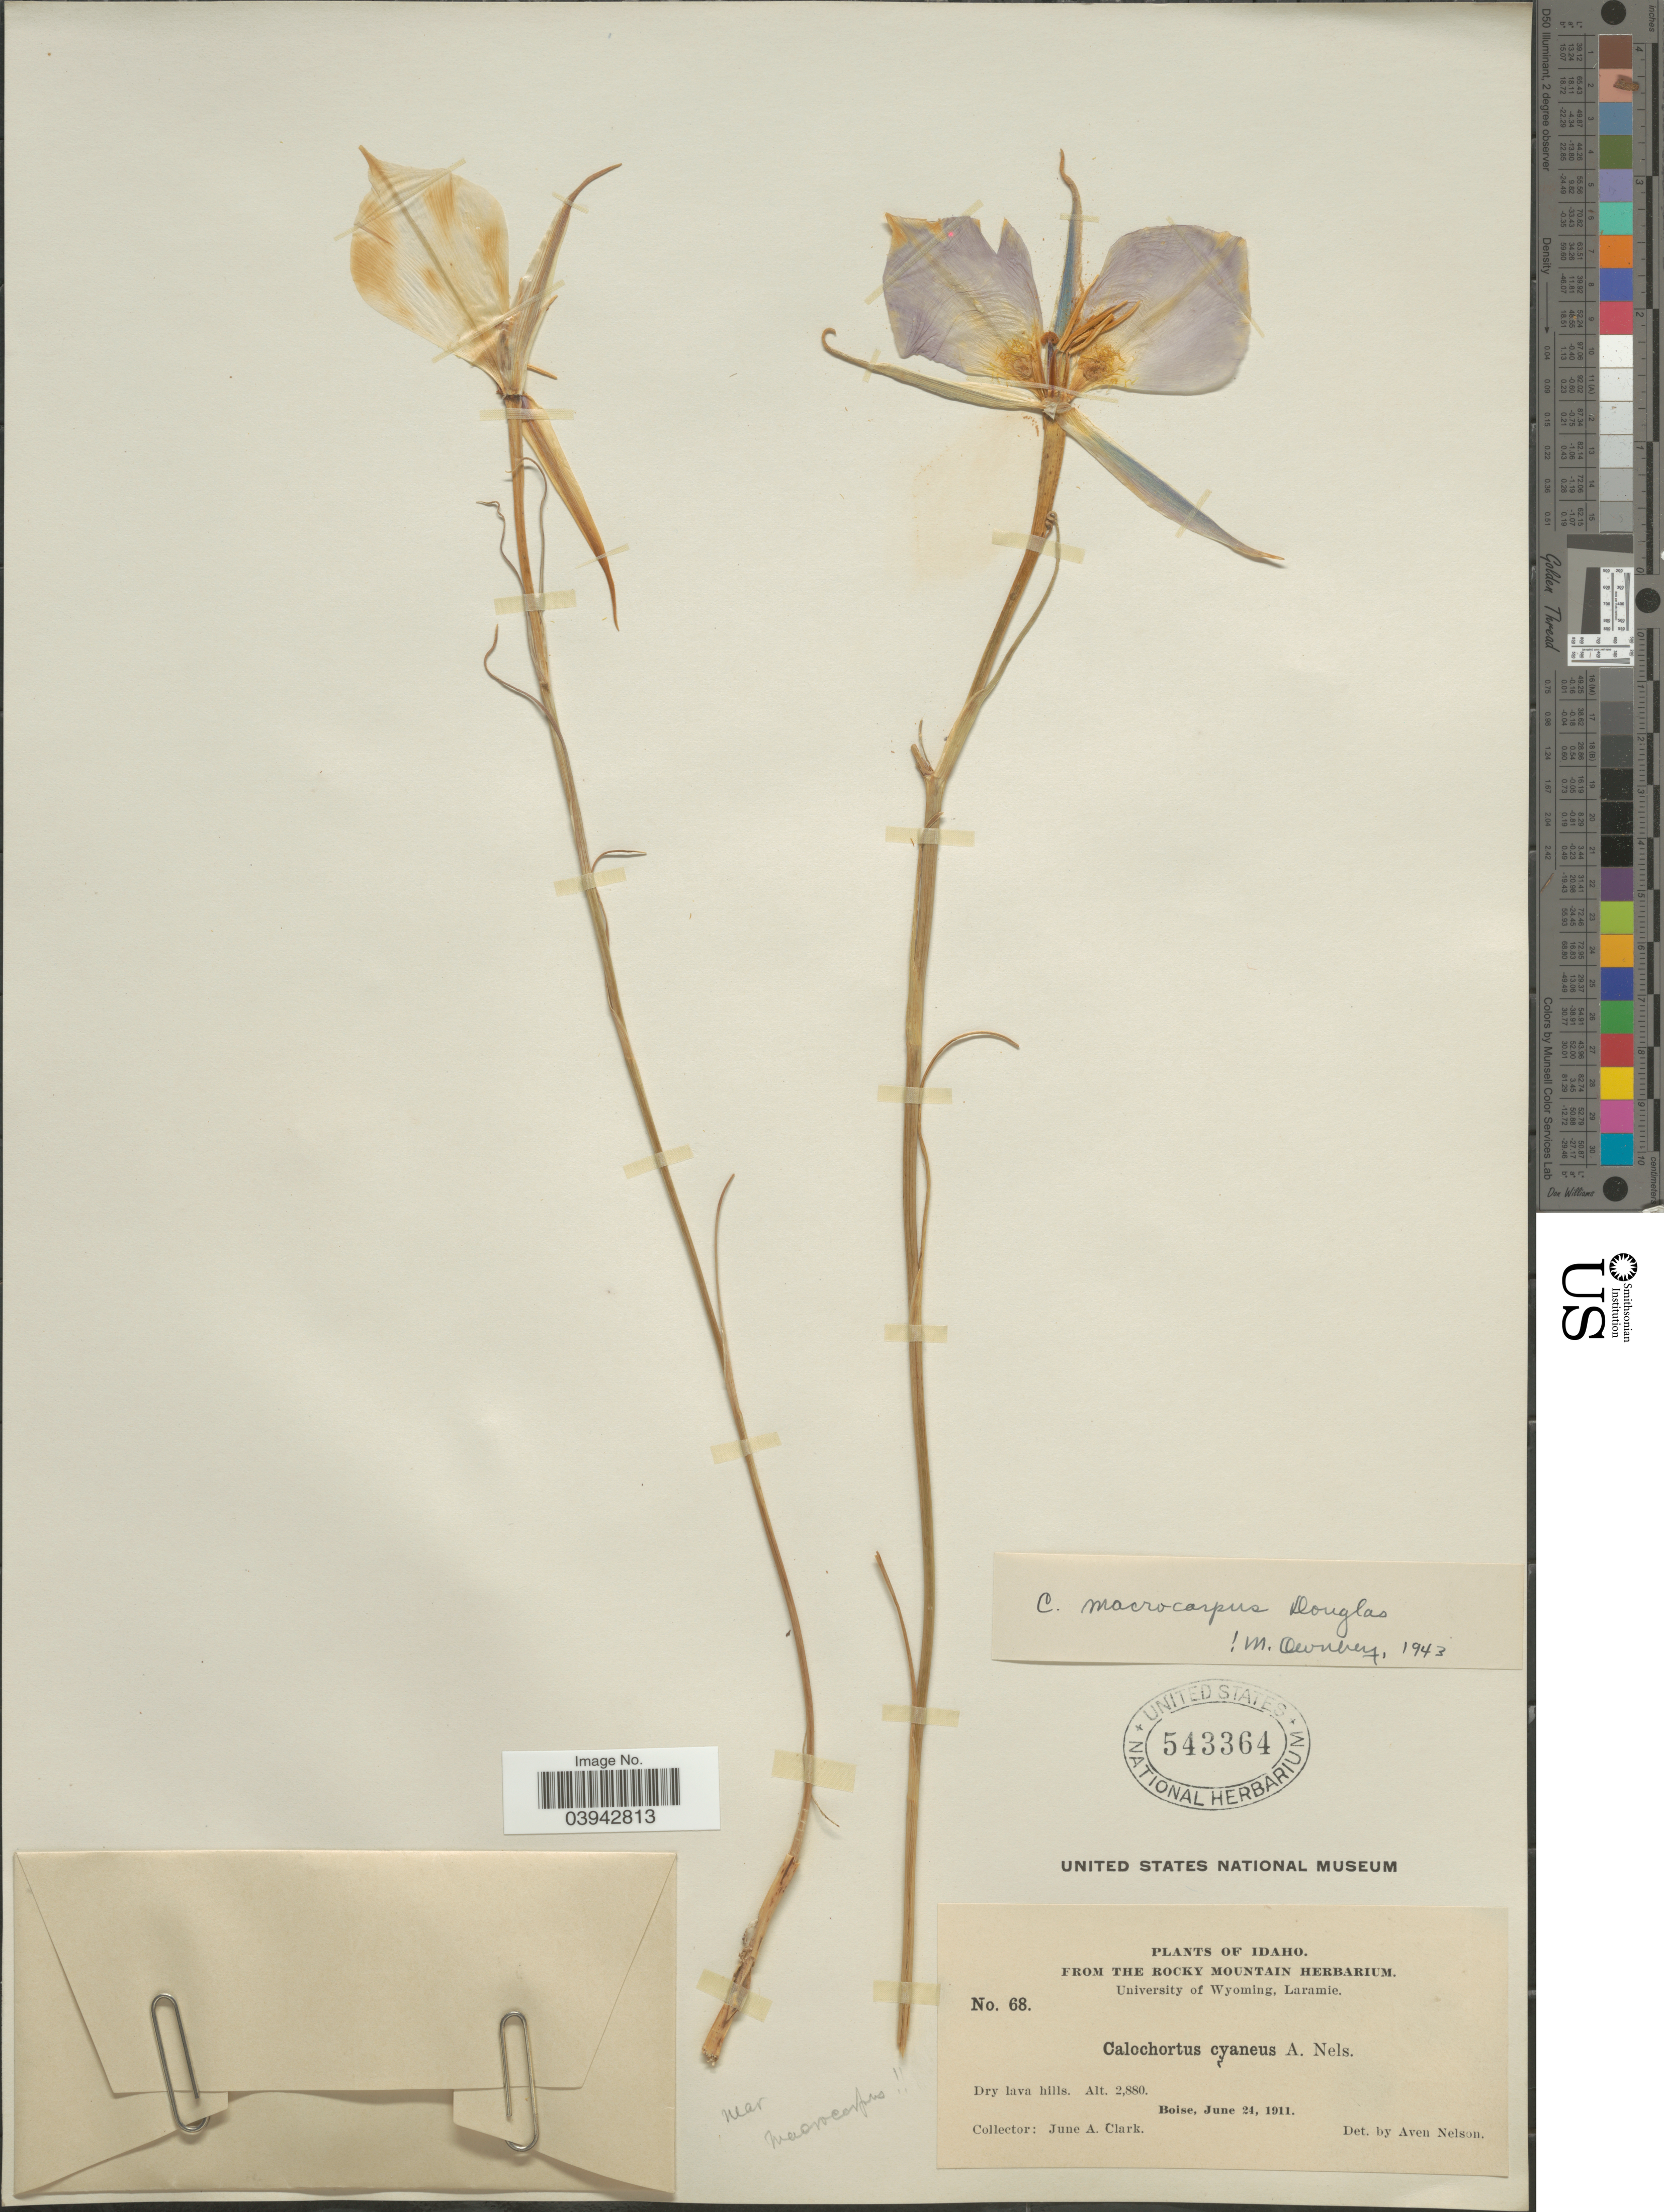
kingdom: Plantae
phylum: Tracheophyta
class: Liliopsida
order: Liliales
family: Liliaceae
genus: Calochortus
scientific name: Calochortus macrocarpus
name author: Douglas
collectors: J. A. Clark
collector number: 68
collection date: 1911-06-24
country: United States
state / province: Idaho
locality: Boise.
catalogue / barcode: US 543364